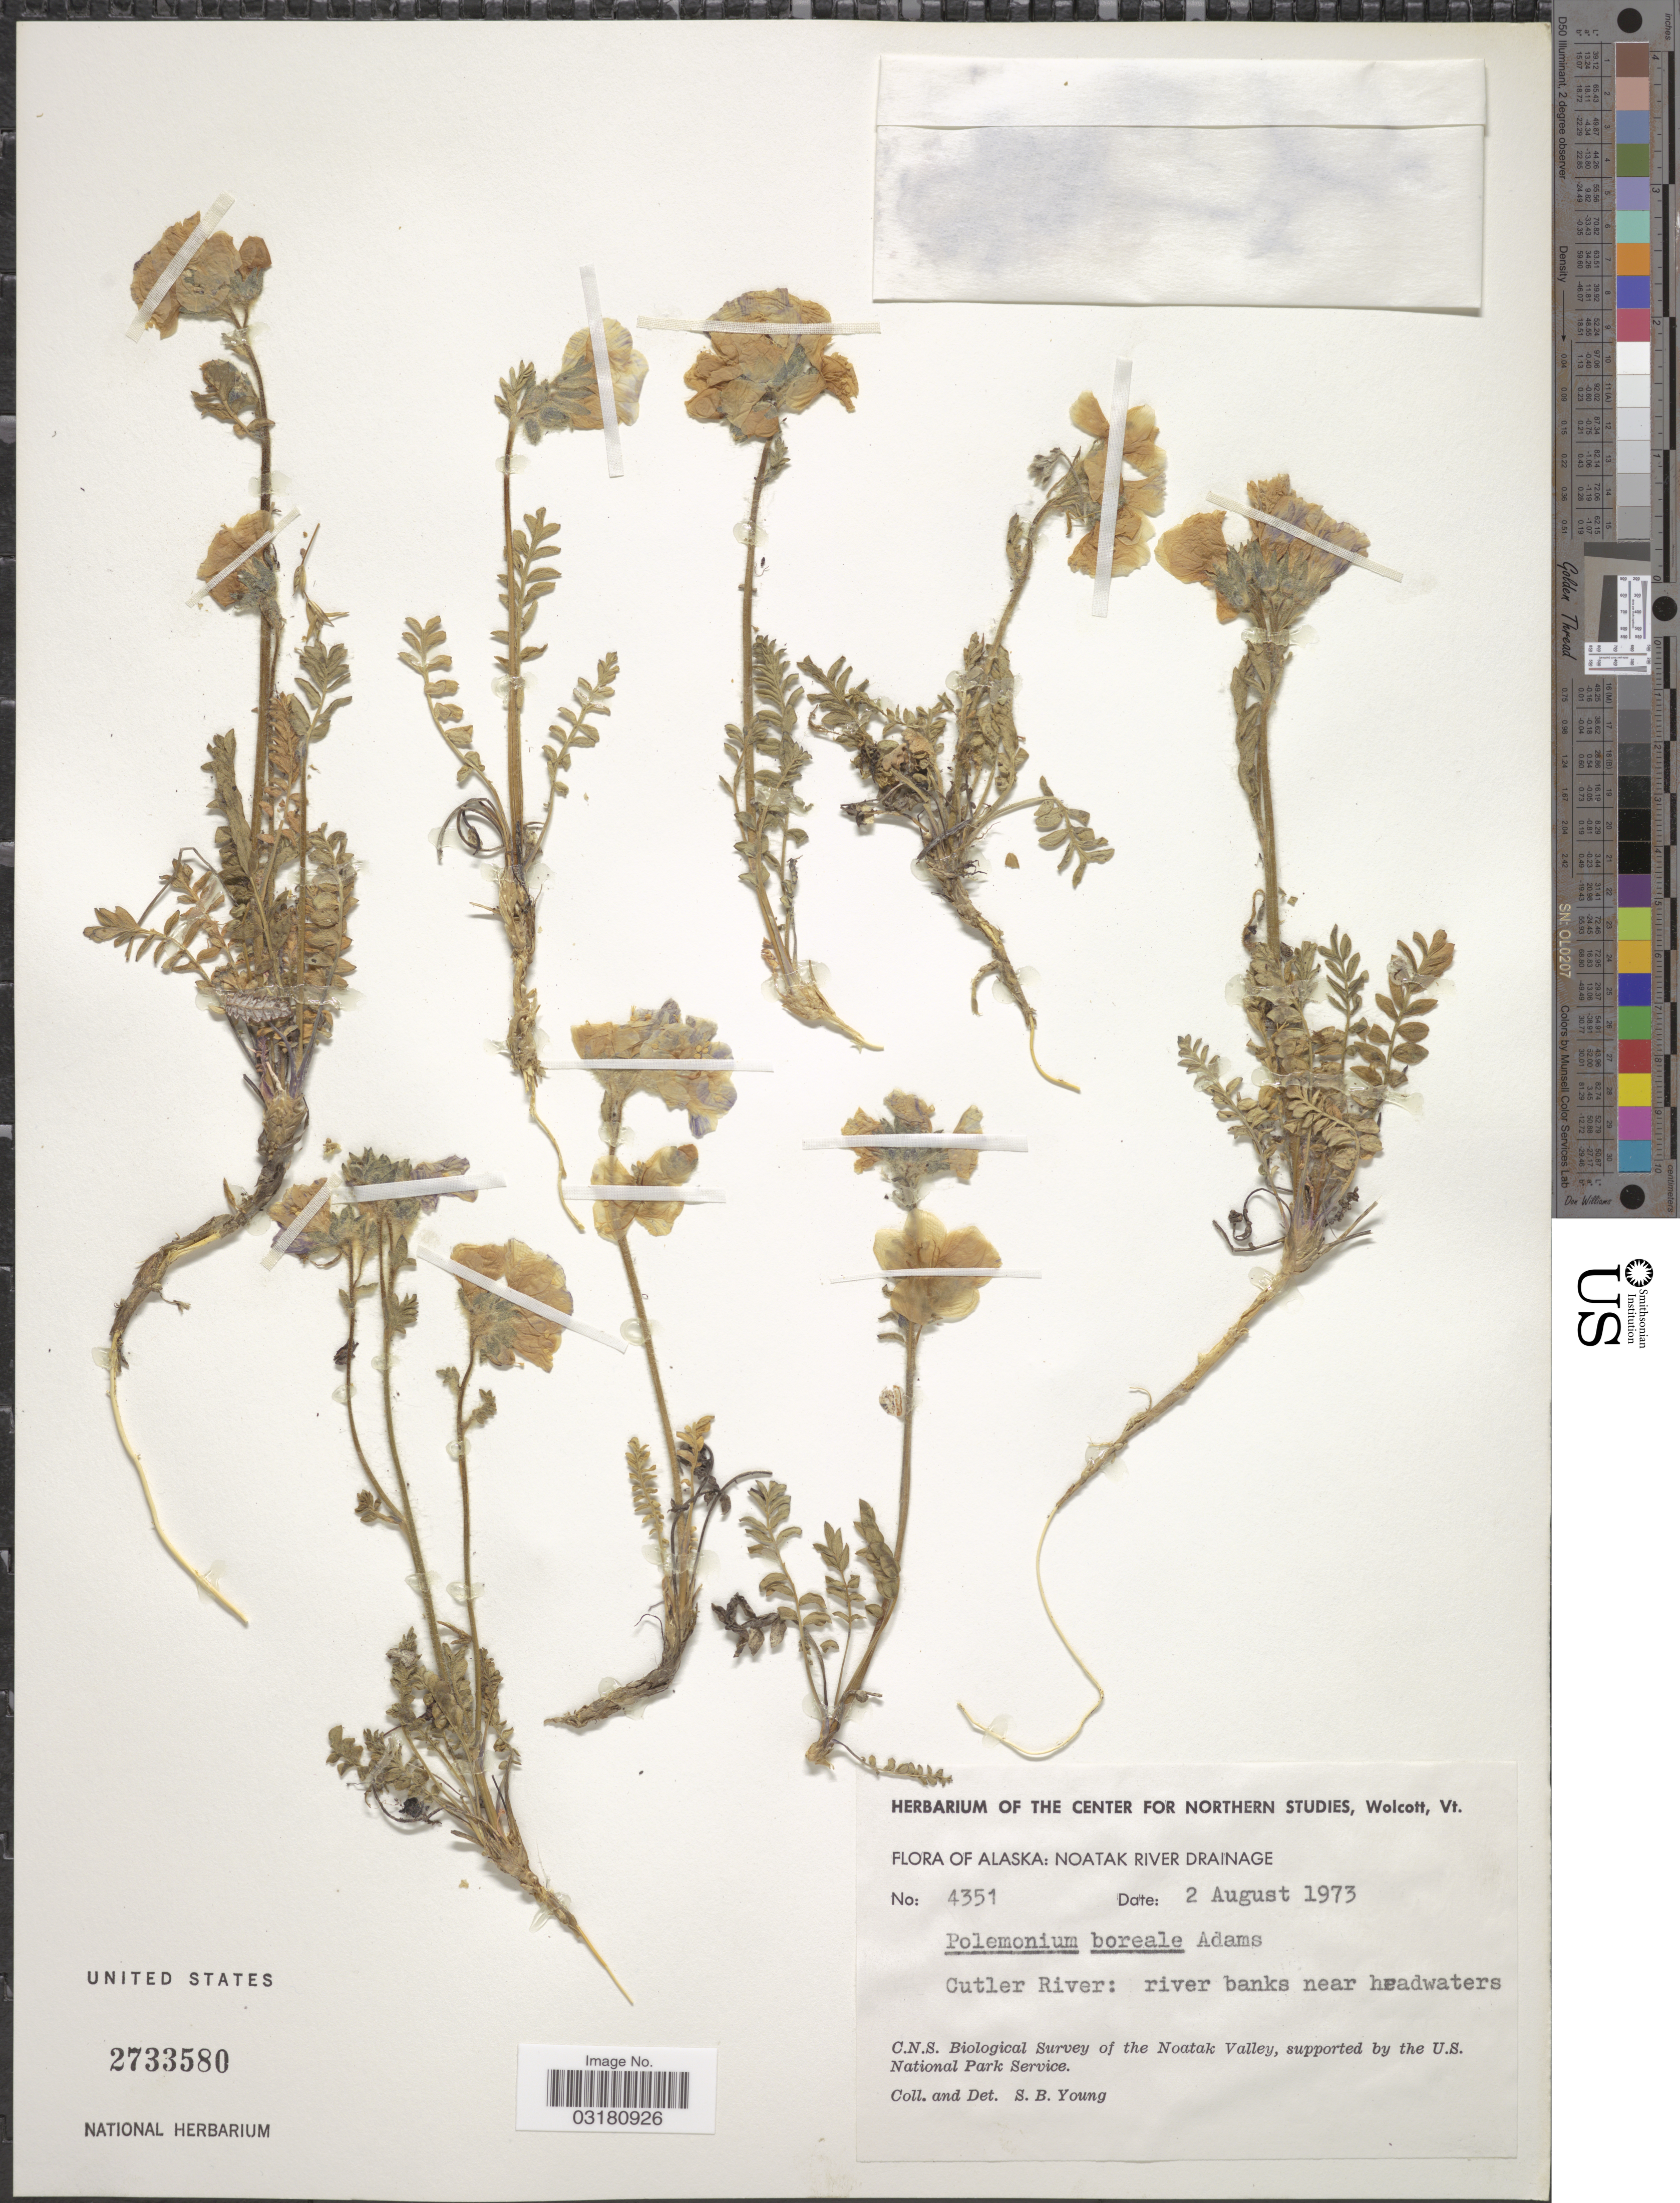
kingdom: Plantae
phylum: Tracheophyta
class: Magnoliopsida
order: Ericales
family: Polemoniaceae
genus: Polemonium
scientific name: Polemonium boreale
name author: Adams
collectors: S. Young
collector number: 4351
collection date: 1973-08-02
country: United States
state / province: Alaska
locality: Noatak River Drainage. Cutler River: river banks near headwaters.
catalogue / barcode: US 2733580